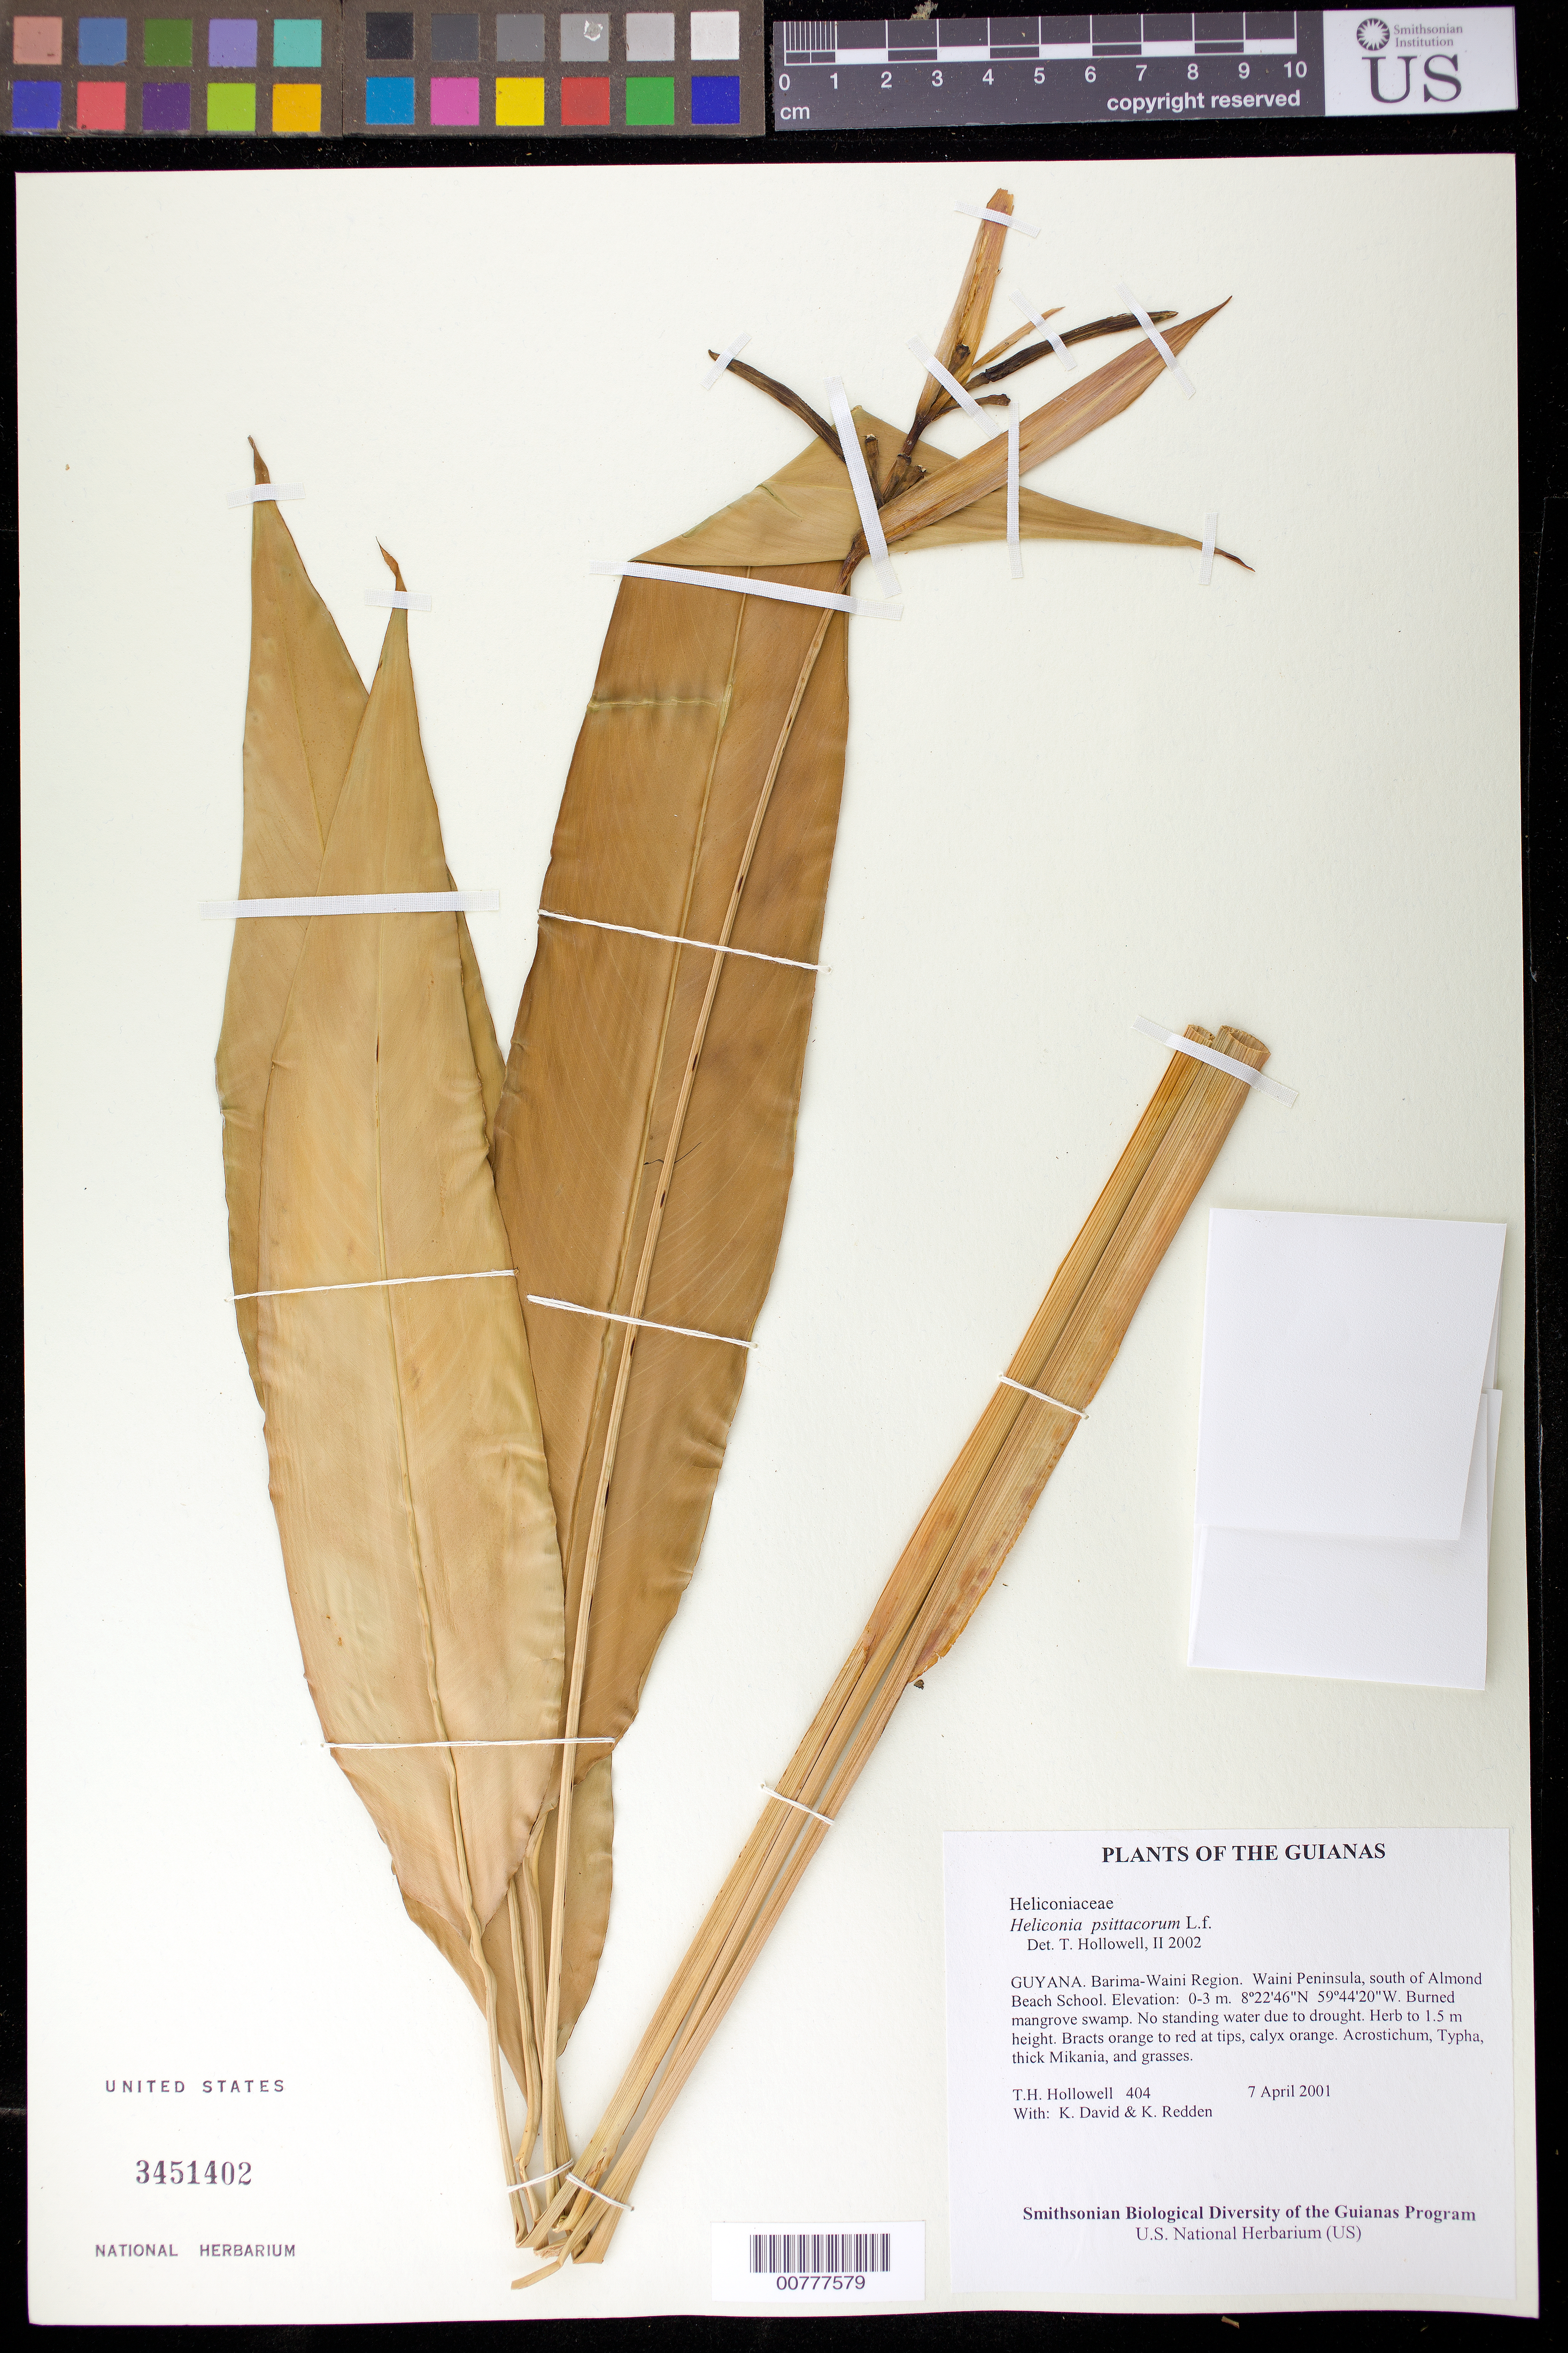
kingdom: Plantae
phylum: Tracheophyta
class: Liliopsida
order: Zingiberales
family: Heliconiaceae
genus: Heliconia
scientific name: Heliconia psittacorum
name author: L. f.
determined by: Hollowell, T. H., (BOT), Smithsonian Institution - National Museum of Natural History (UNITED STATES)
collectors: T. Hollowell, K. David & K. M. Redden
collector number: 404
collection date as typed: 7 April 2001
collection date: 2001-04-07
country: Guyana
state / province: Barima-Waini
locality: Waini Peninsula, south of Almond Beach School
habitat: Burned mangrove swamp. No standing water due to drought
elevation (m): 0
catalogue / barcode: US 3451402